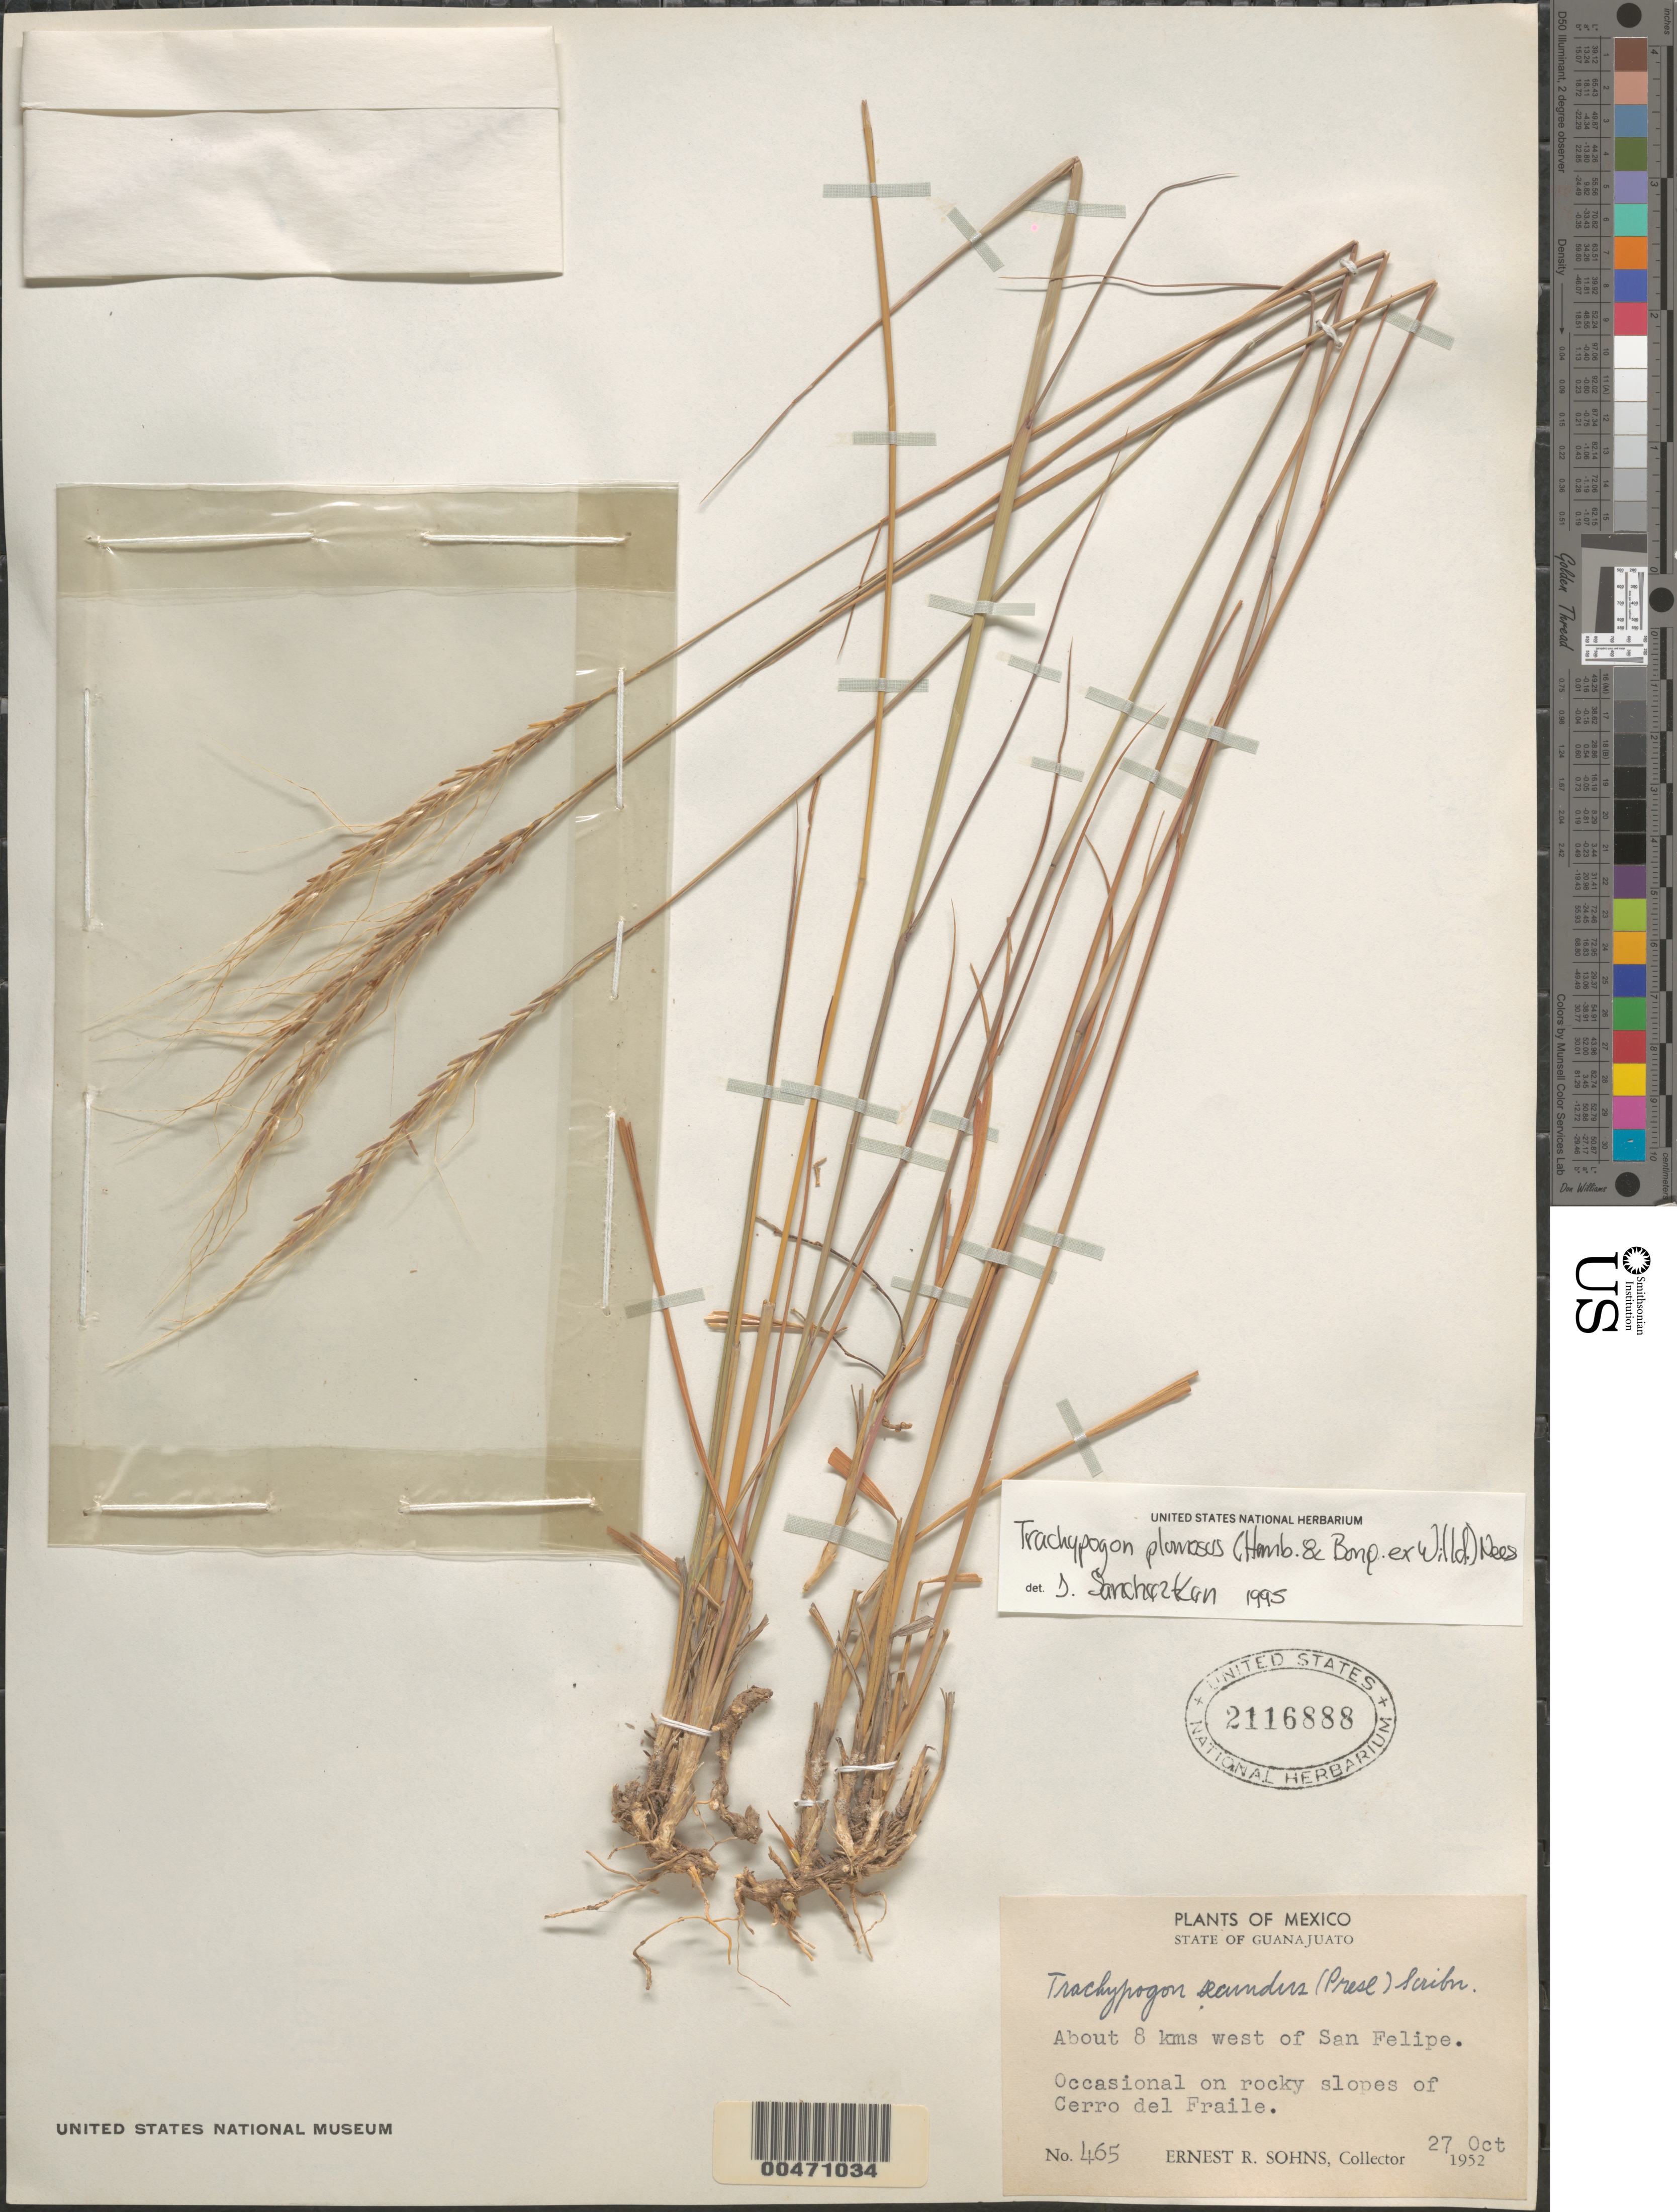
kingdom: Plantae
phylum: Tracheophyta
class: Liliopsida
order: Poales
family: Poaceae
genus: Trachypogon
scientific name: Trachypogon plumosus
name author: (Humb. & Bonpl.) Nees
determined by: Sánchez-Ken, J. G.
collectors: E. R. Sohns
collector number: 465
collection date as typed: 27 Oct 1952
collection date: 1952-10-27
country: Mexico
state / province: Guanajuato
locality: About 8 km W of San Felipe, slopes of Cerro del Fraile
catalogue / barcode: US 2116888